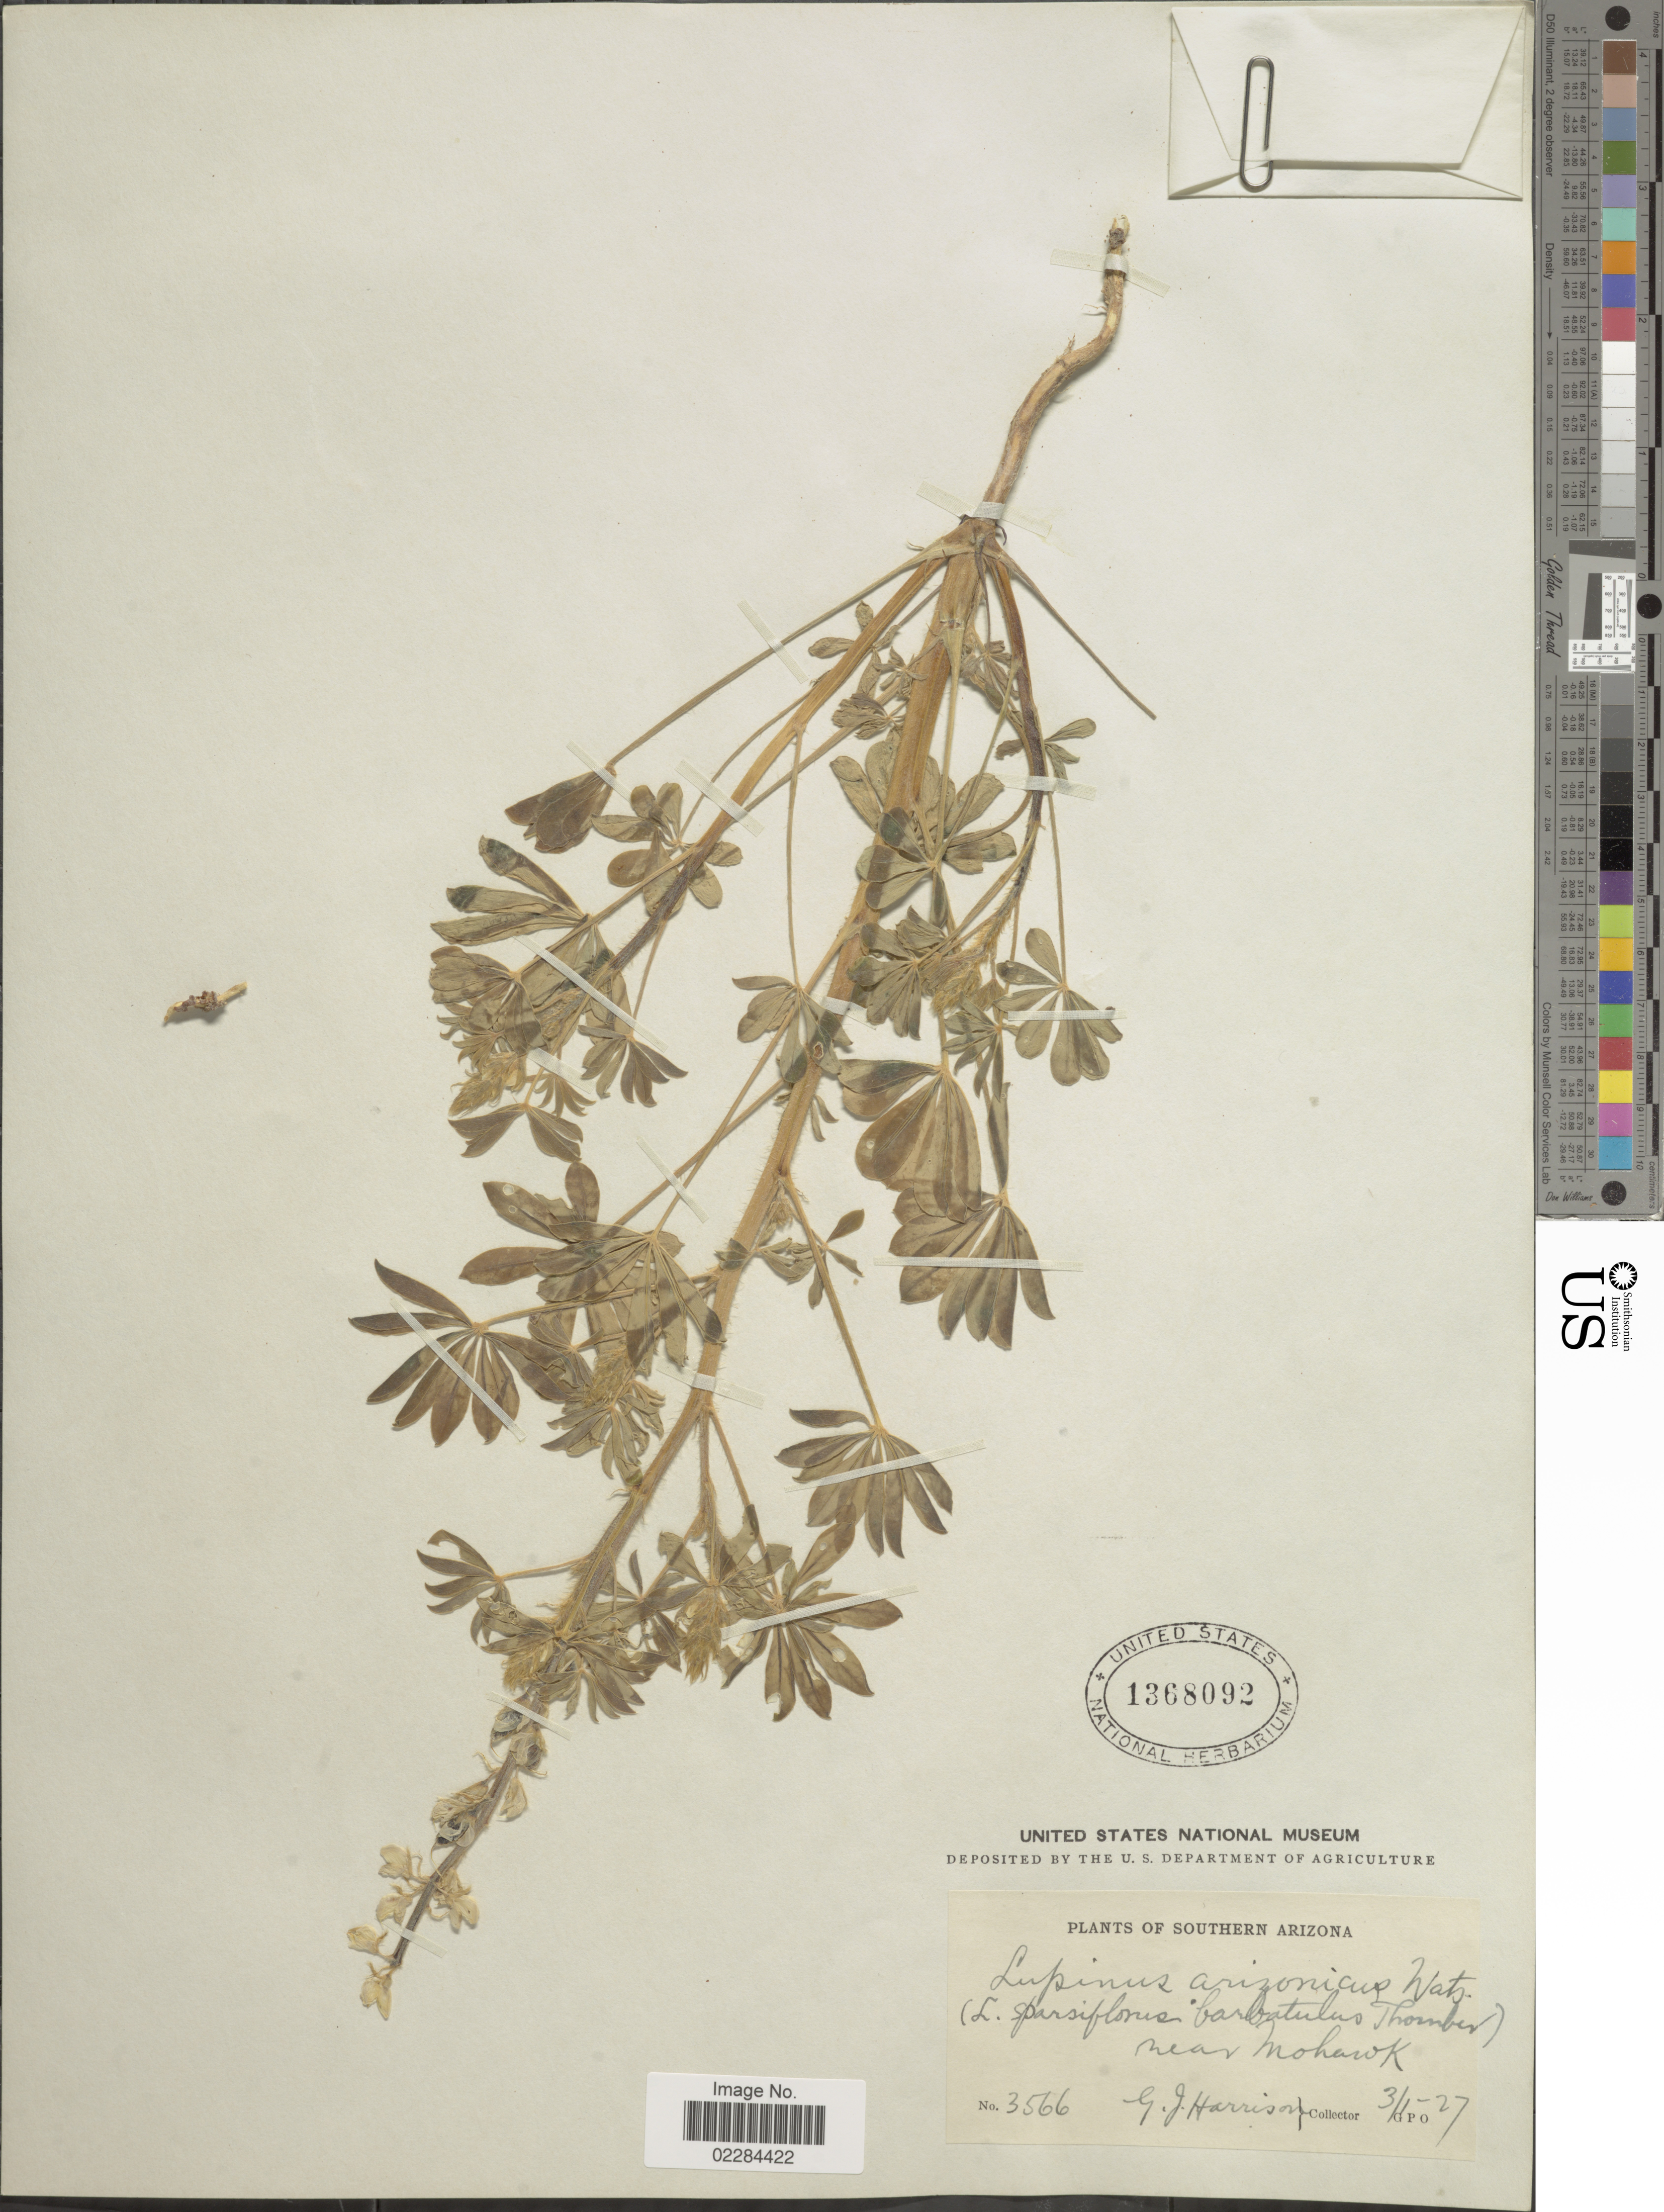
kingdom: Plantae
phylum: Tracheophyta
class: Magnoliopsida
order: Fabales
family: Fabaceae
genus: Lupinus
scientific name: Lupinus arizonicus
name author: (S. Watson) S. Watson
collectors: G. J. Harrison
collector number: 3566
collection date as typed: Transcribed d/m/y: 1/3/27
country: United States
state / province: Arizona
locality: Southern Arizona. near Mohawk.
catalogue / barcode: US 1368092